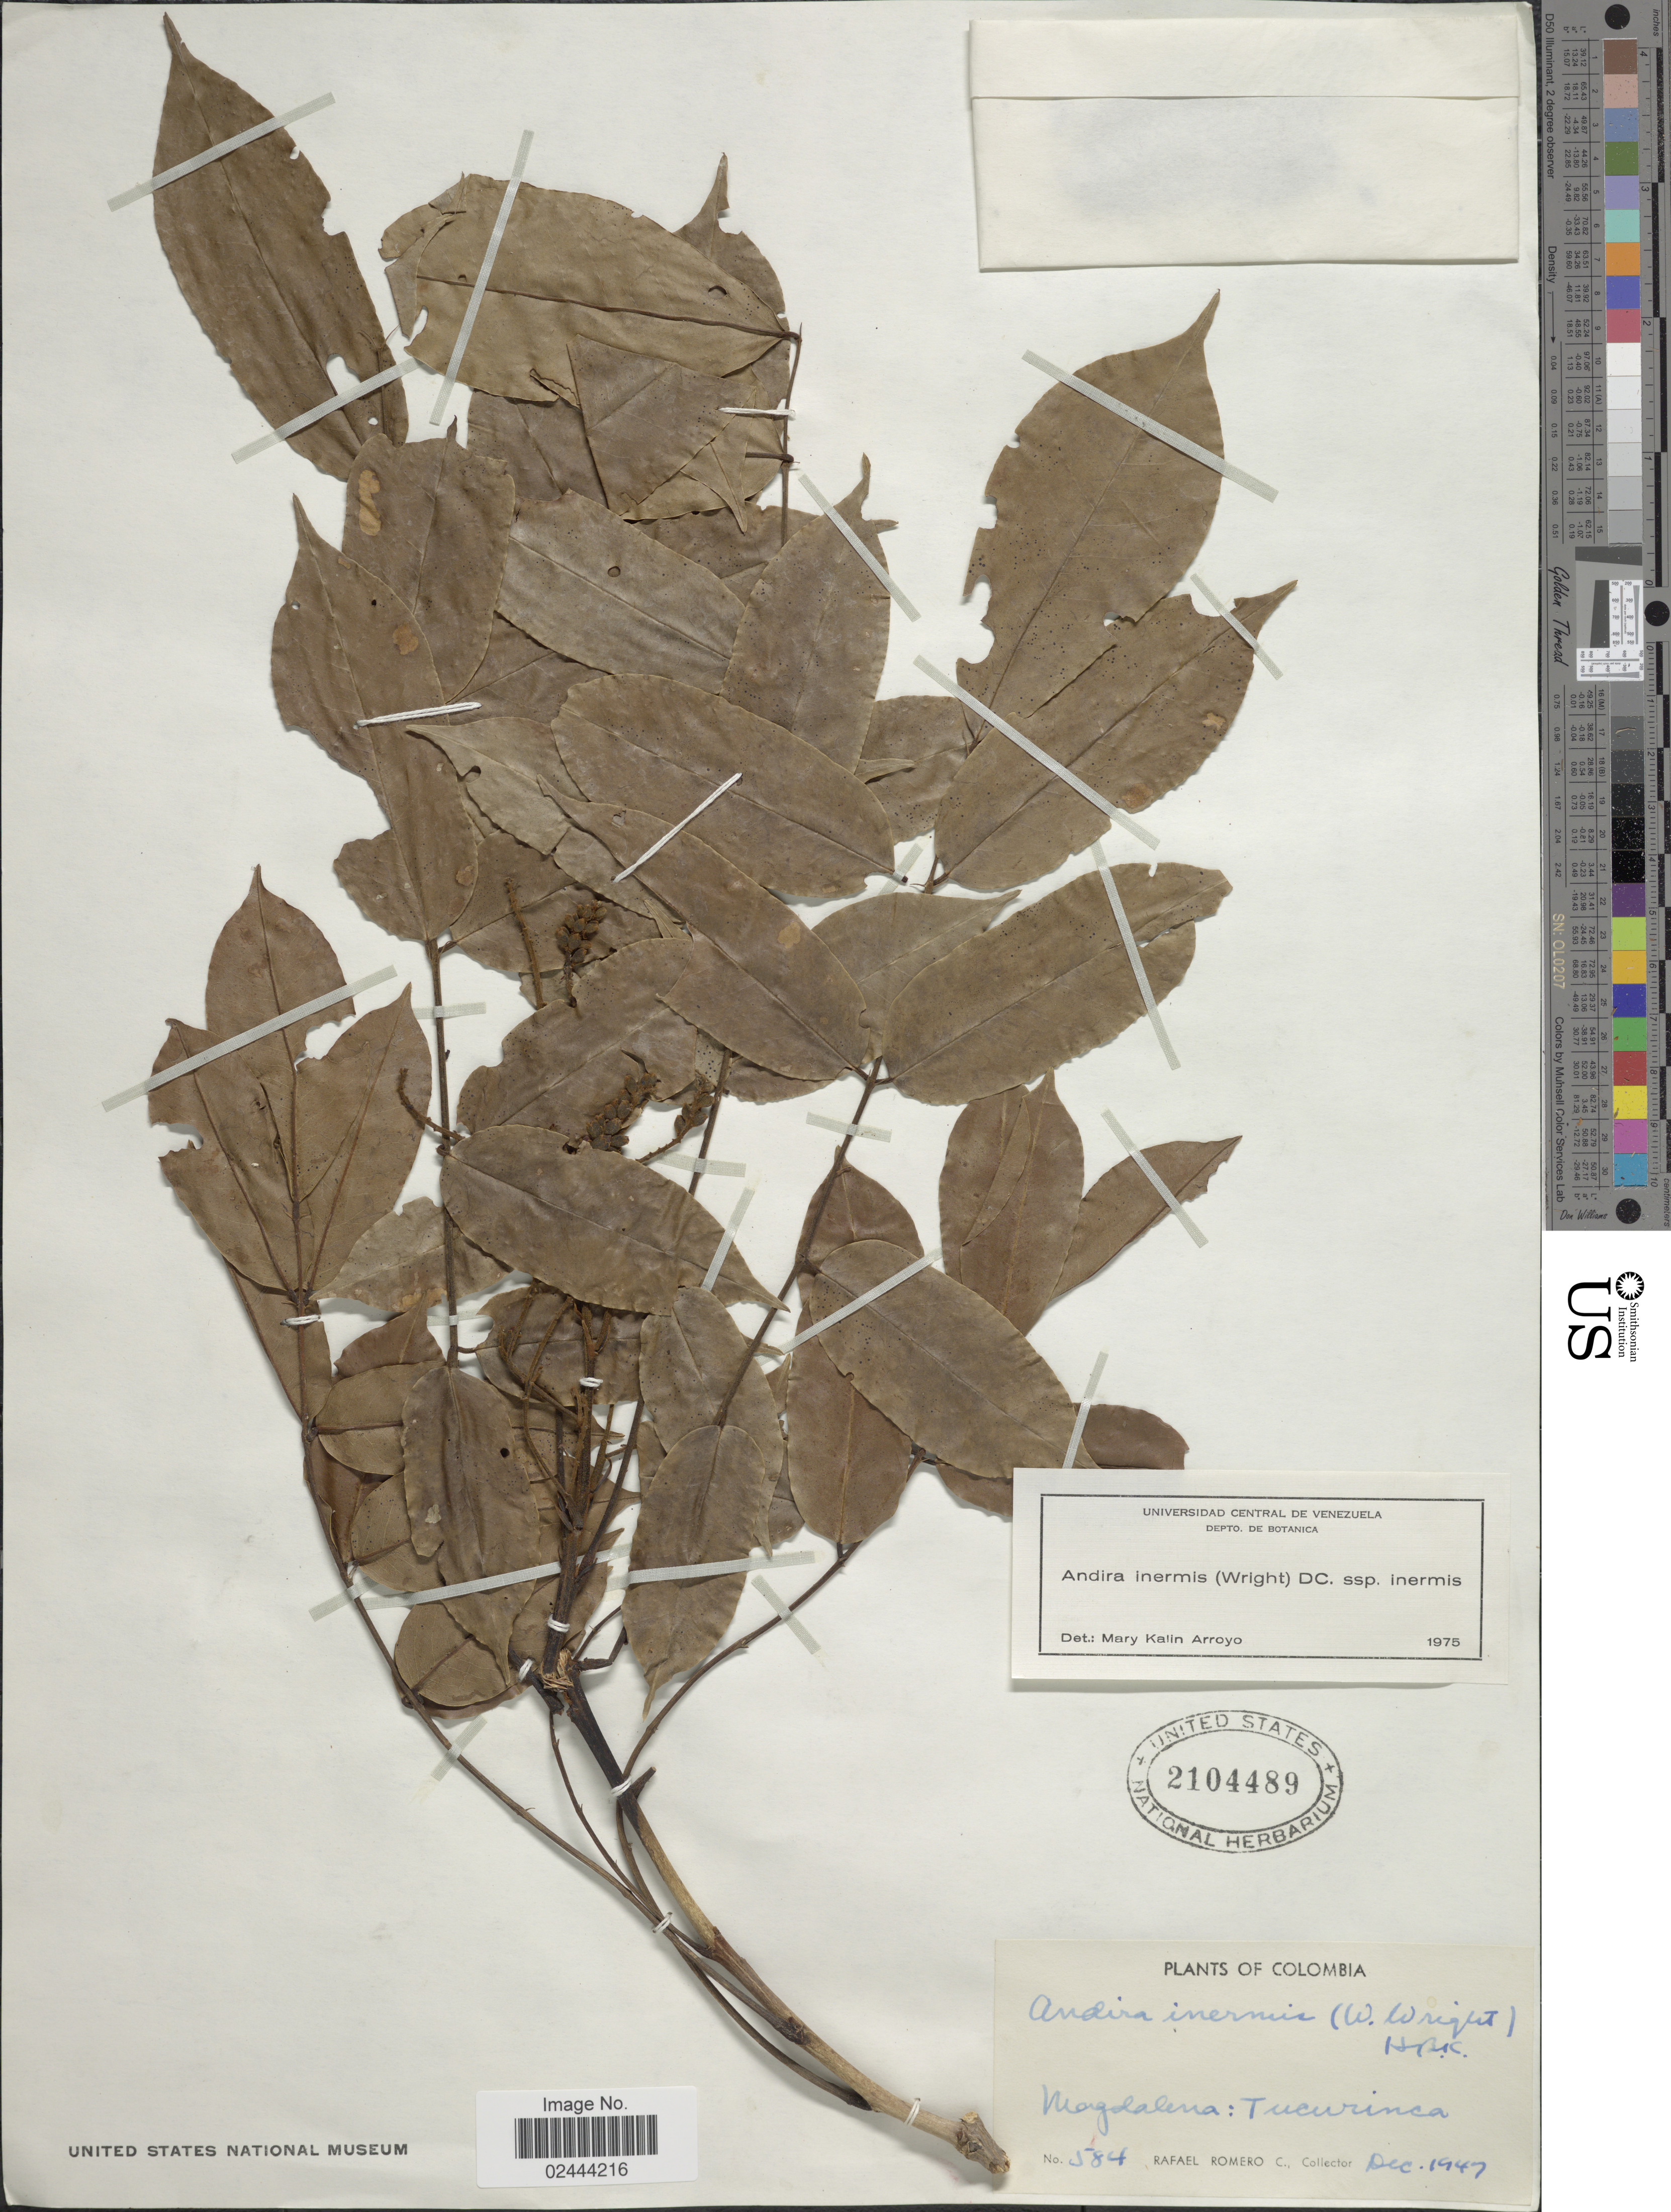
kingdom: Plantae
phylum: Tracheophyta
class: Magnoliopsida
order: Fabales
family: Fabaceae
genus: Andira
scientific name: Andira inermis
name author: (W. Wright) Kunth ex DC.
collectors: R. Romero Castañeda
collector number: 584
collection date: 1947-12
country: Colombia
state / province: Magdalena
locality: Tucurinca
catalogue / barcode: US 2104489